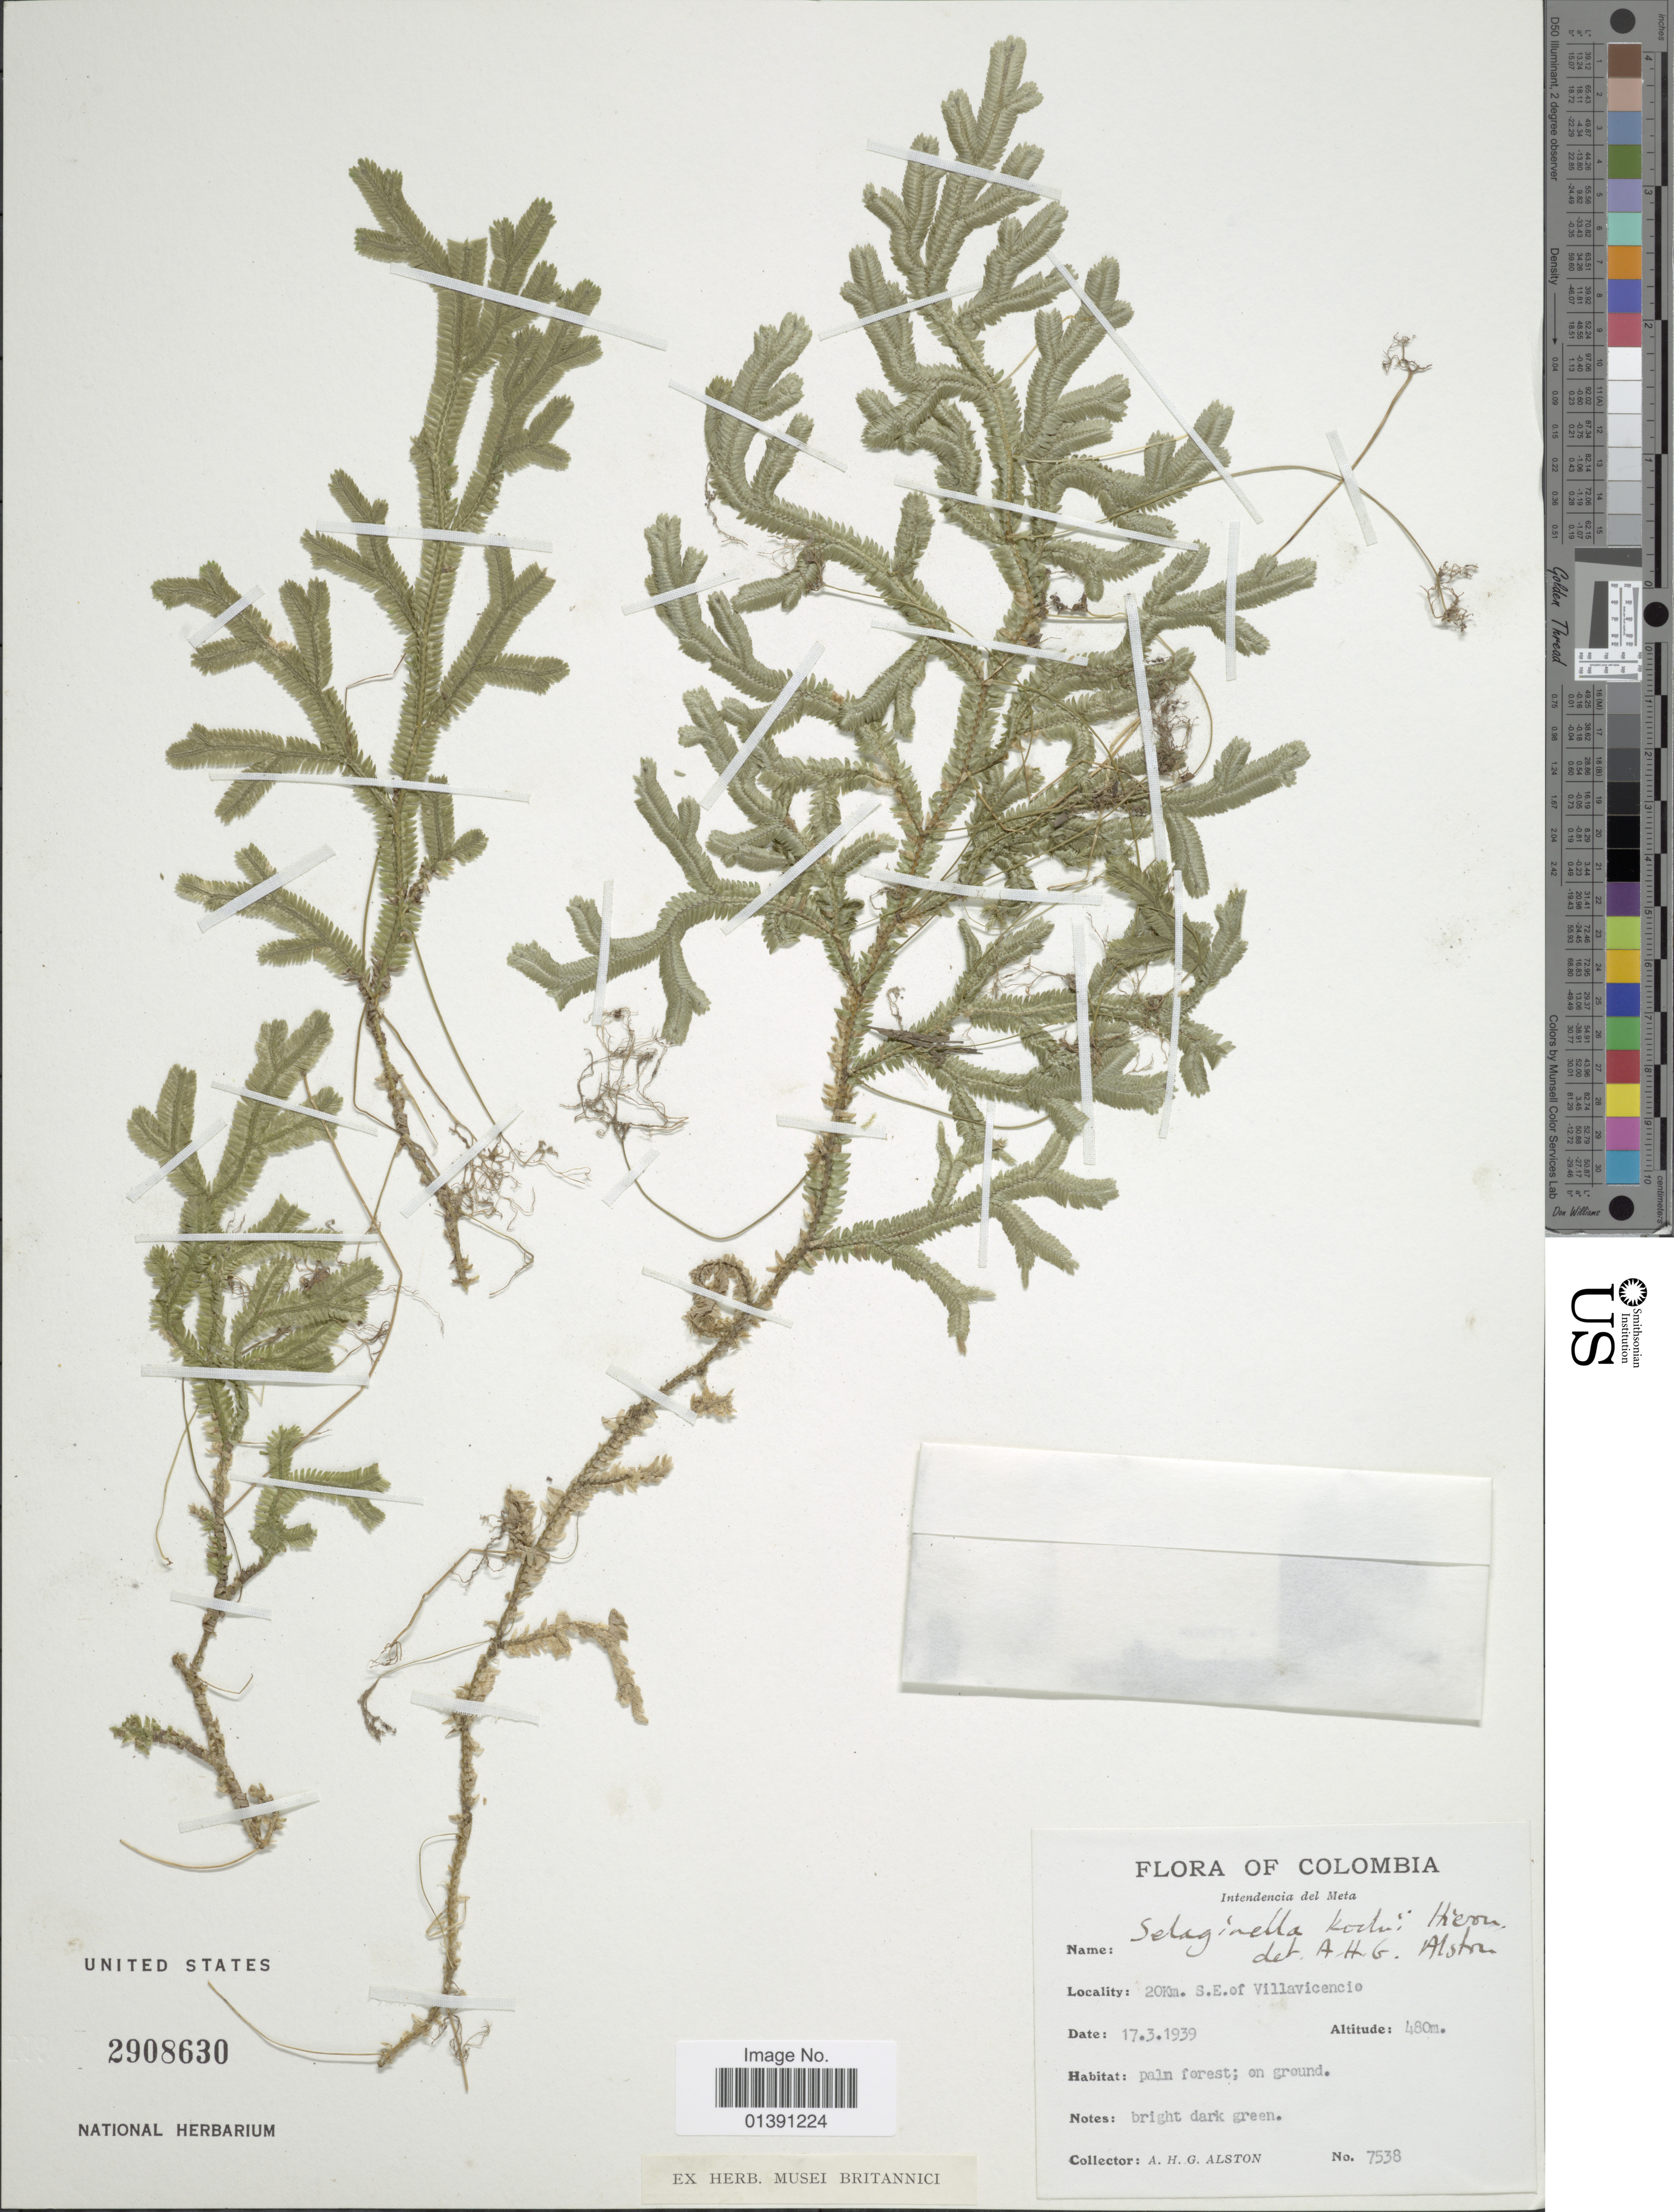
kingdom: Plantae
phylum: Tracheophyta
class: Lycopodiopsida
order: Selaginellales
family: Selaginellaceae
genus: Selaginella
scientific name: Selaginella kochii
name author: Hieron.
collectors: A. H. Alston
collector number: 7538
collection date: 1939-03-17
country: Colombia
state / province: Meta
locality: Intendencia del Meta, 20km. S.E. of Villavicencio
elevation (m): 480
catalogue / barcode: US 2908630